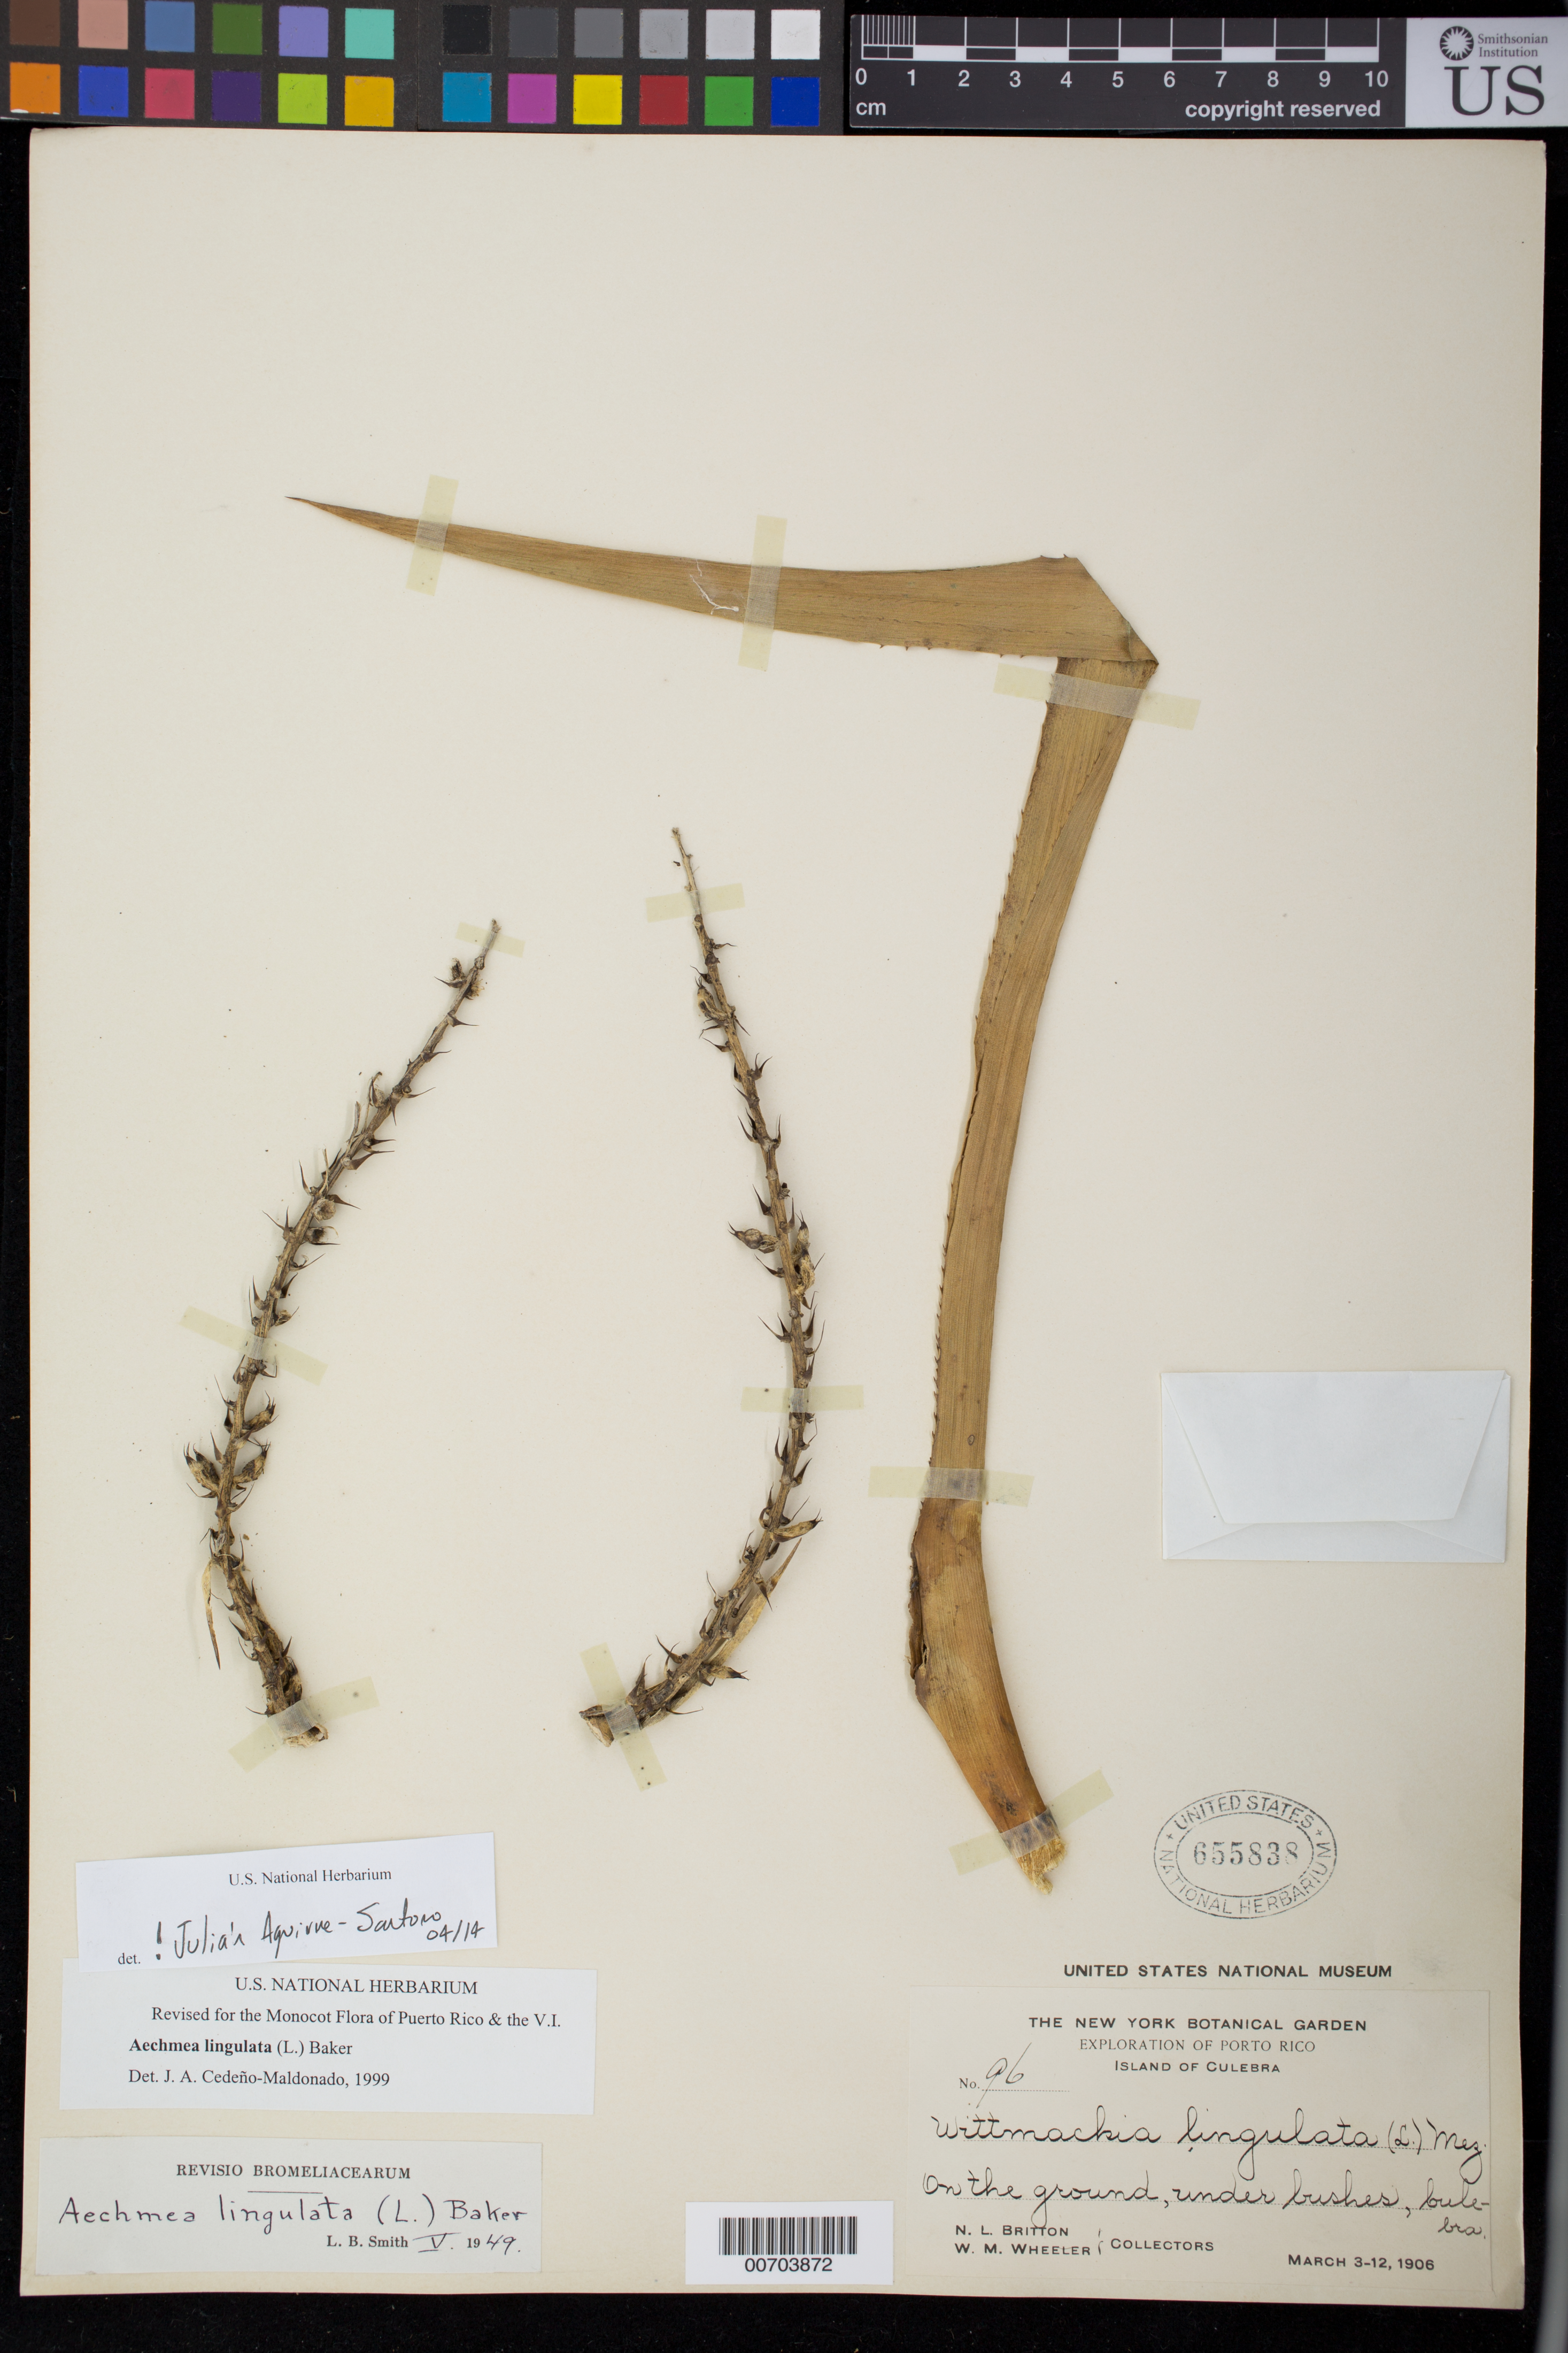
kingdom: Plantae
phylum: Tracheophyta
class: Liliopsida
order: Poales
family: Bromeliaceae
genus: Wittmackia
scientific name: Wittmackia lingulata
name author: (L.) Mez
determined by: Strong, Mark T., (BOT), Smithsonian Institution - National Museum of Natural History (UNITED STATES)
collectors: N. Britton & W. Wheeler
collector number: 96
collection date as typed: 03 Mar 1906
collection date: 1906-03-03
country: Puerto Rico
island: Culebra Island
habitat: On the ground, under bushes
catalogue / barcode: US 655838